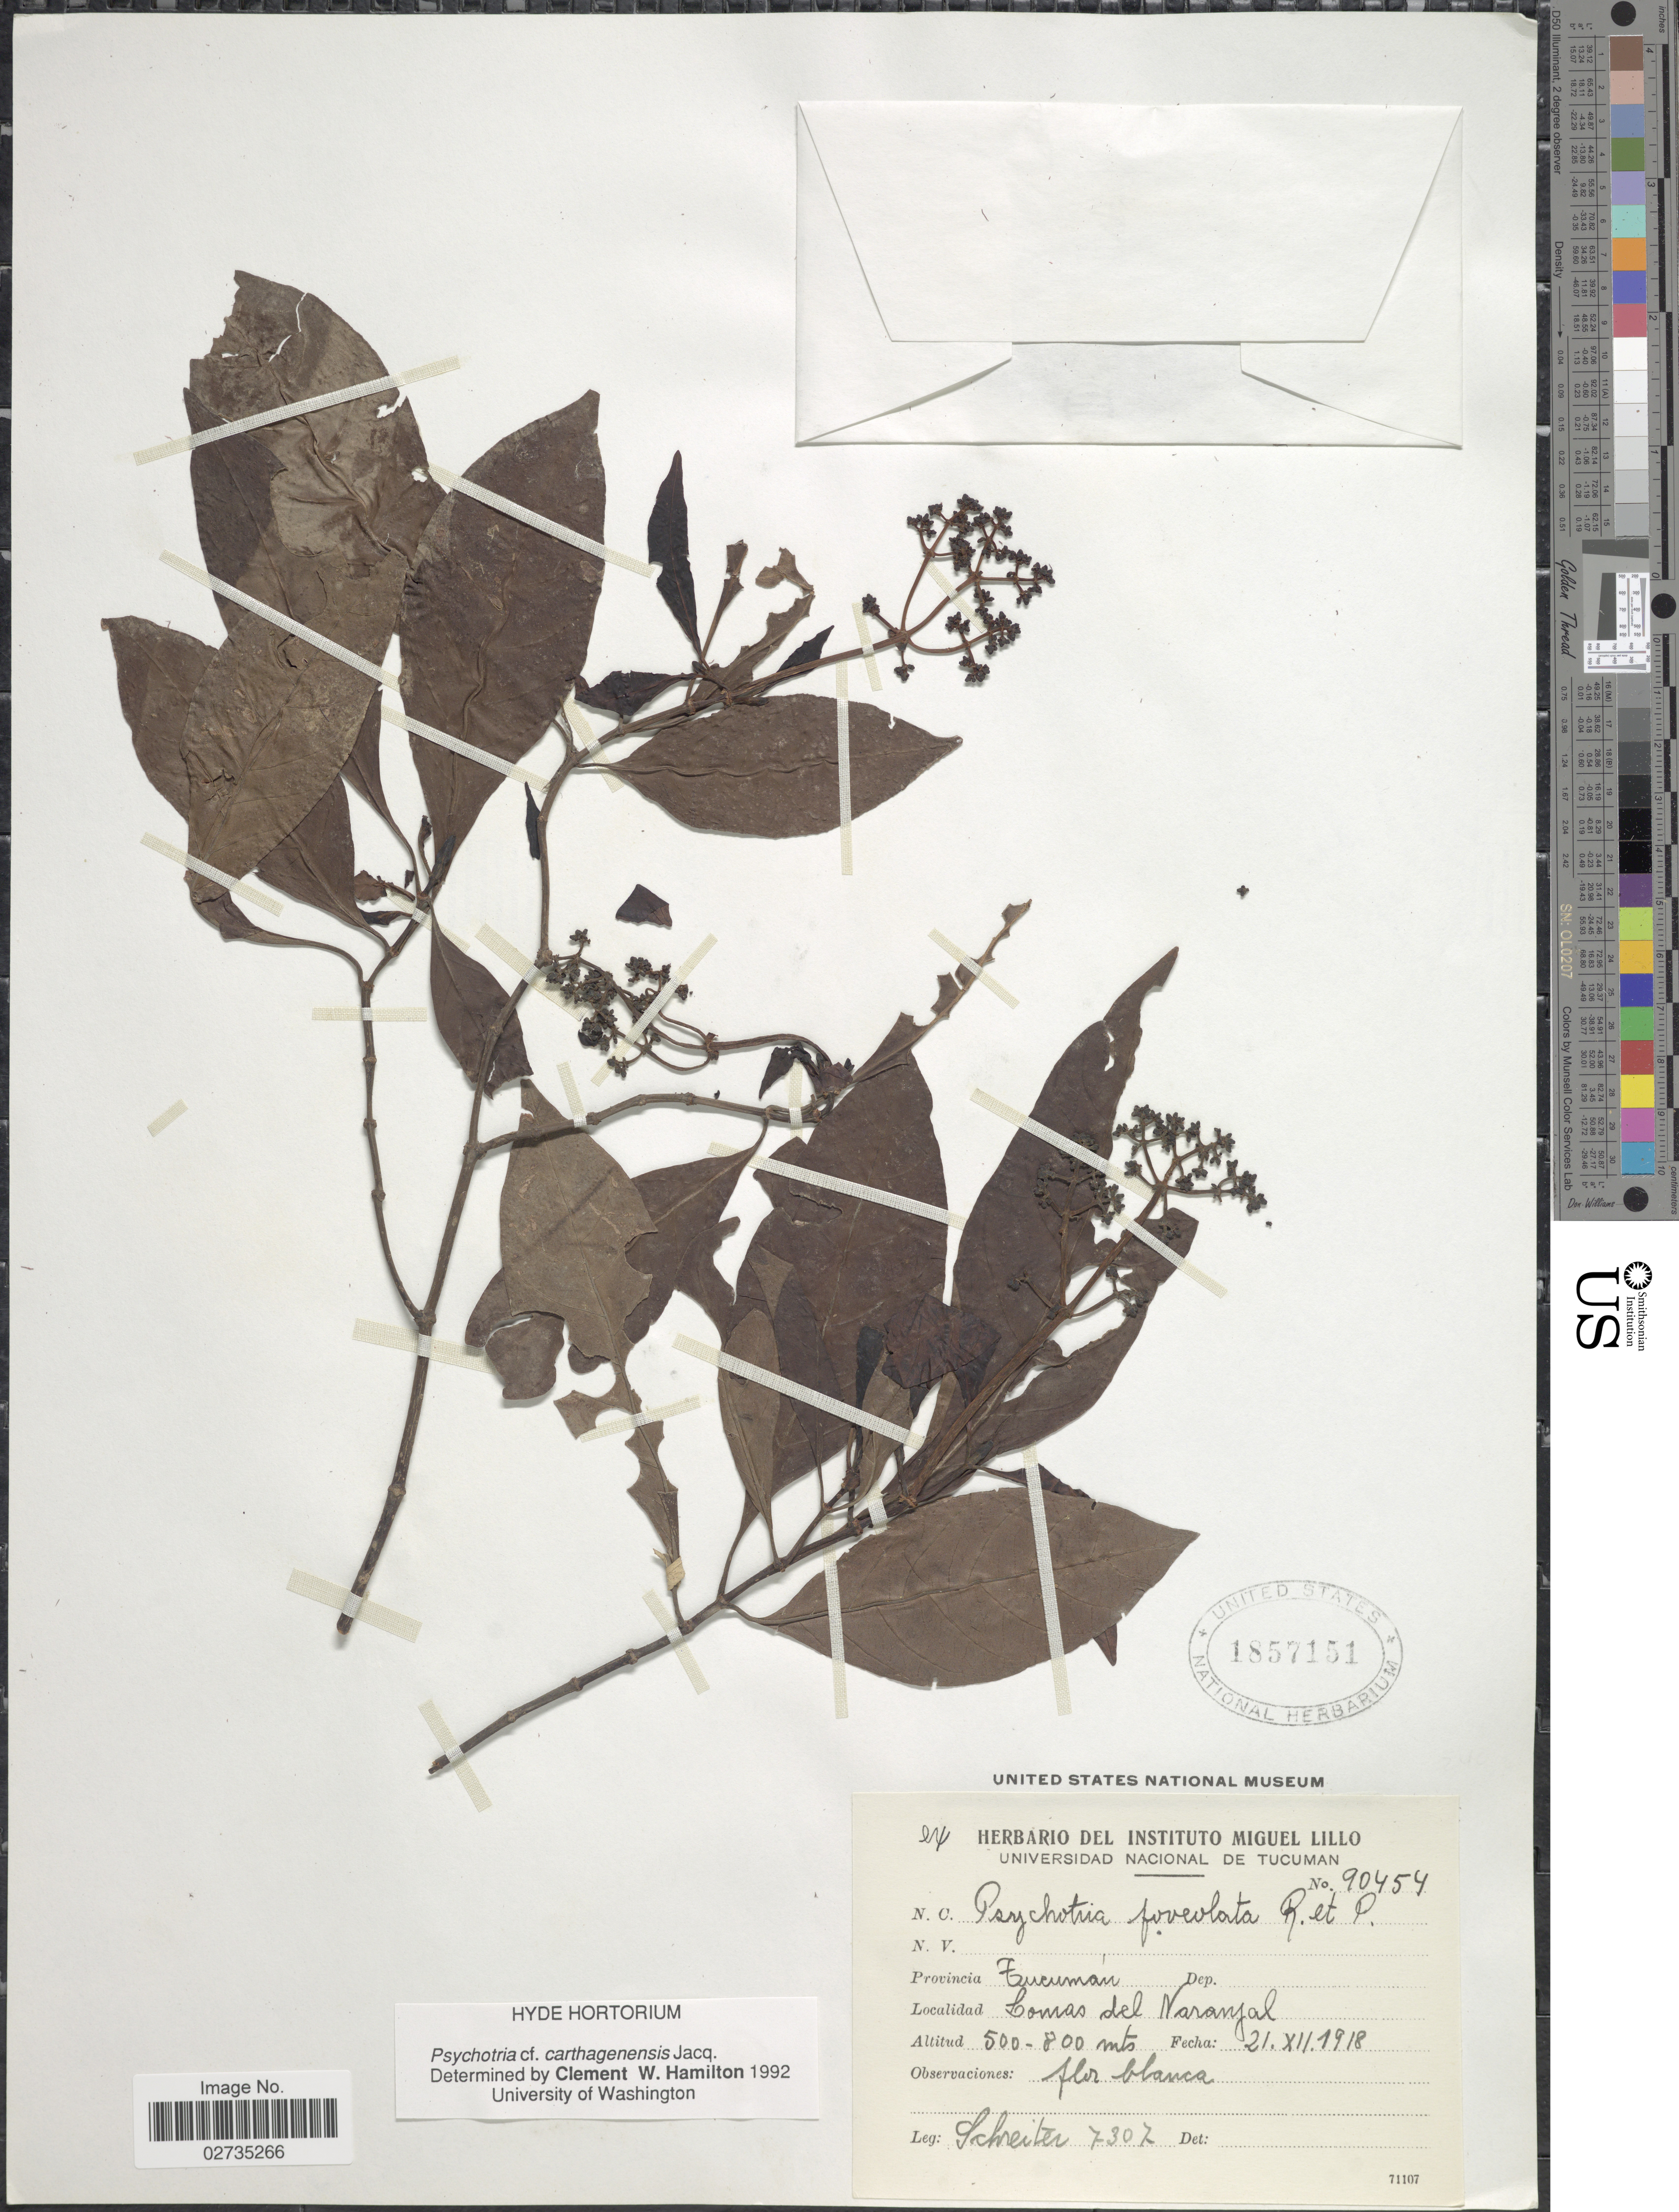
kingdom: Plantae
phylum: Tracheophyta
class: Magnoliopsida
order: Gentianales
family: Rubiaceae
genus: Psychotria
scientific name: Psychotria carthagenensis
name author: Jacq.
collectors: -. Schreiter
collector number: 7307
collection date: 1918-12-21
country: Argentina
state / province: Tucuman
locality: Provincia Tucuman, Lomas del Naranjal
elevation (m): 500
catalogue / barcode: US 1857151